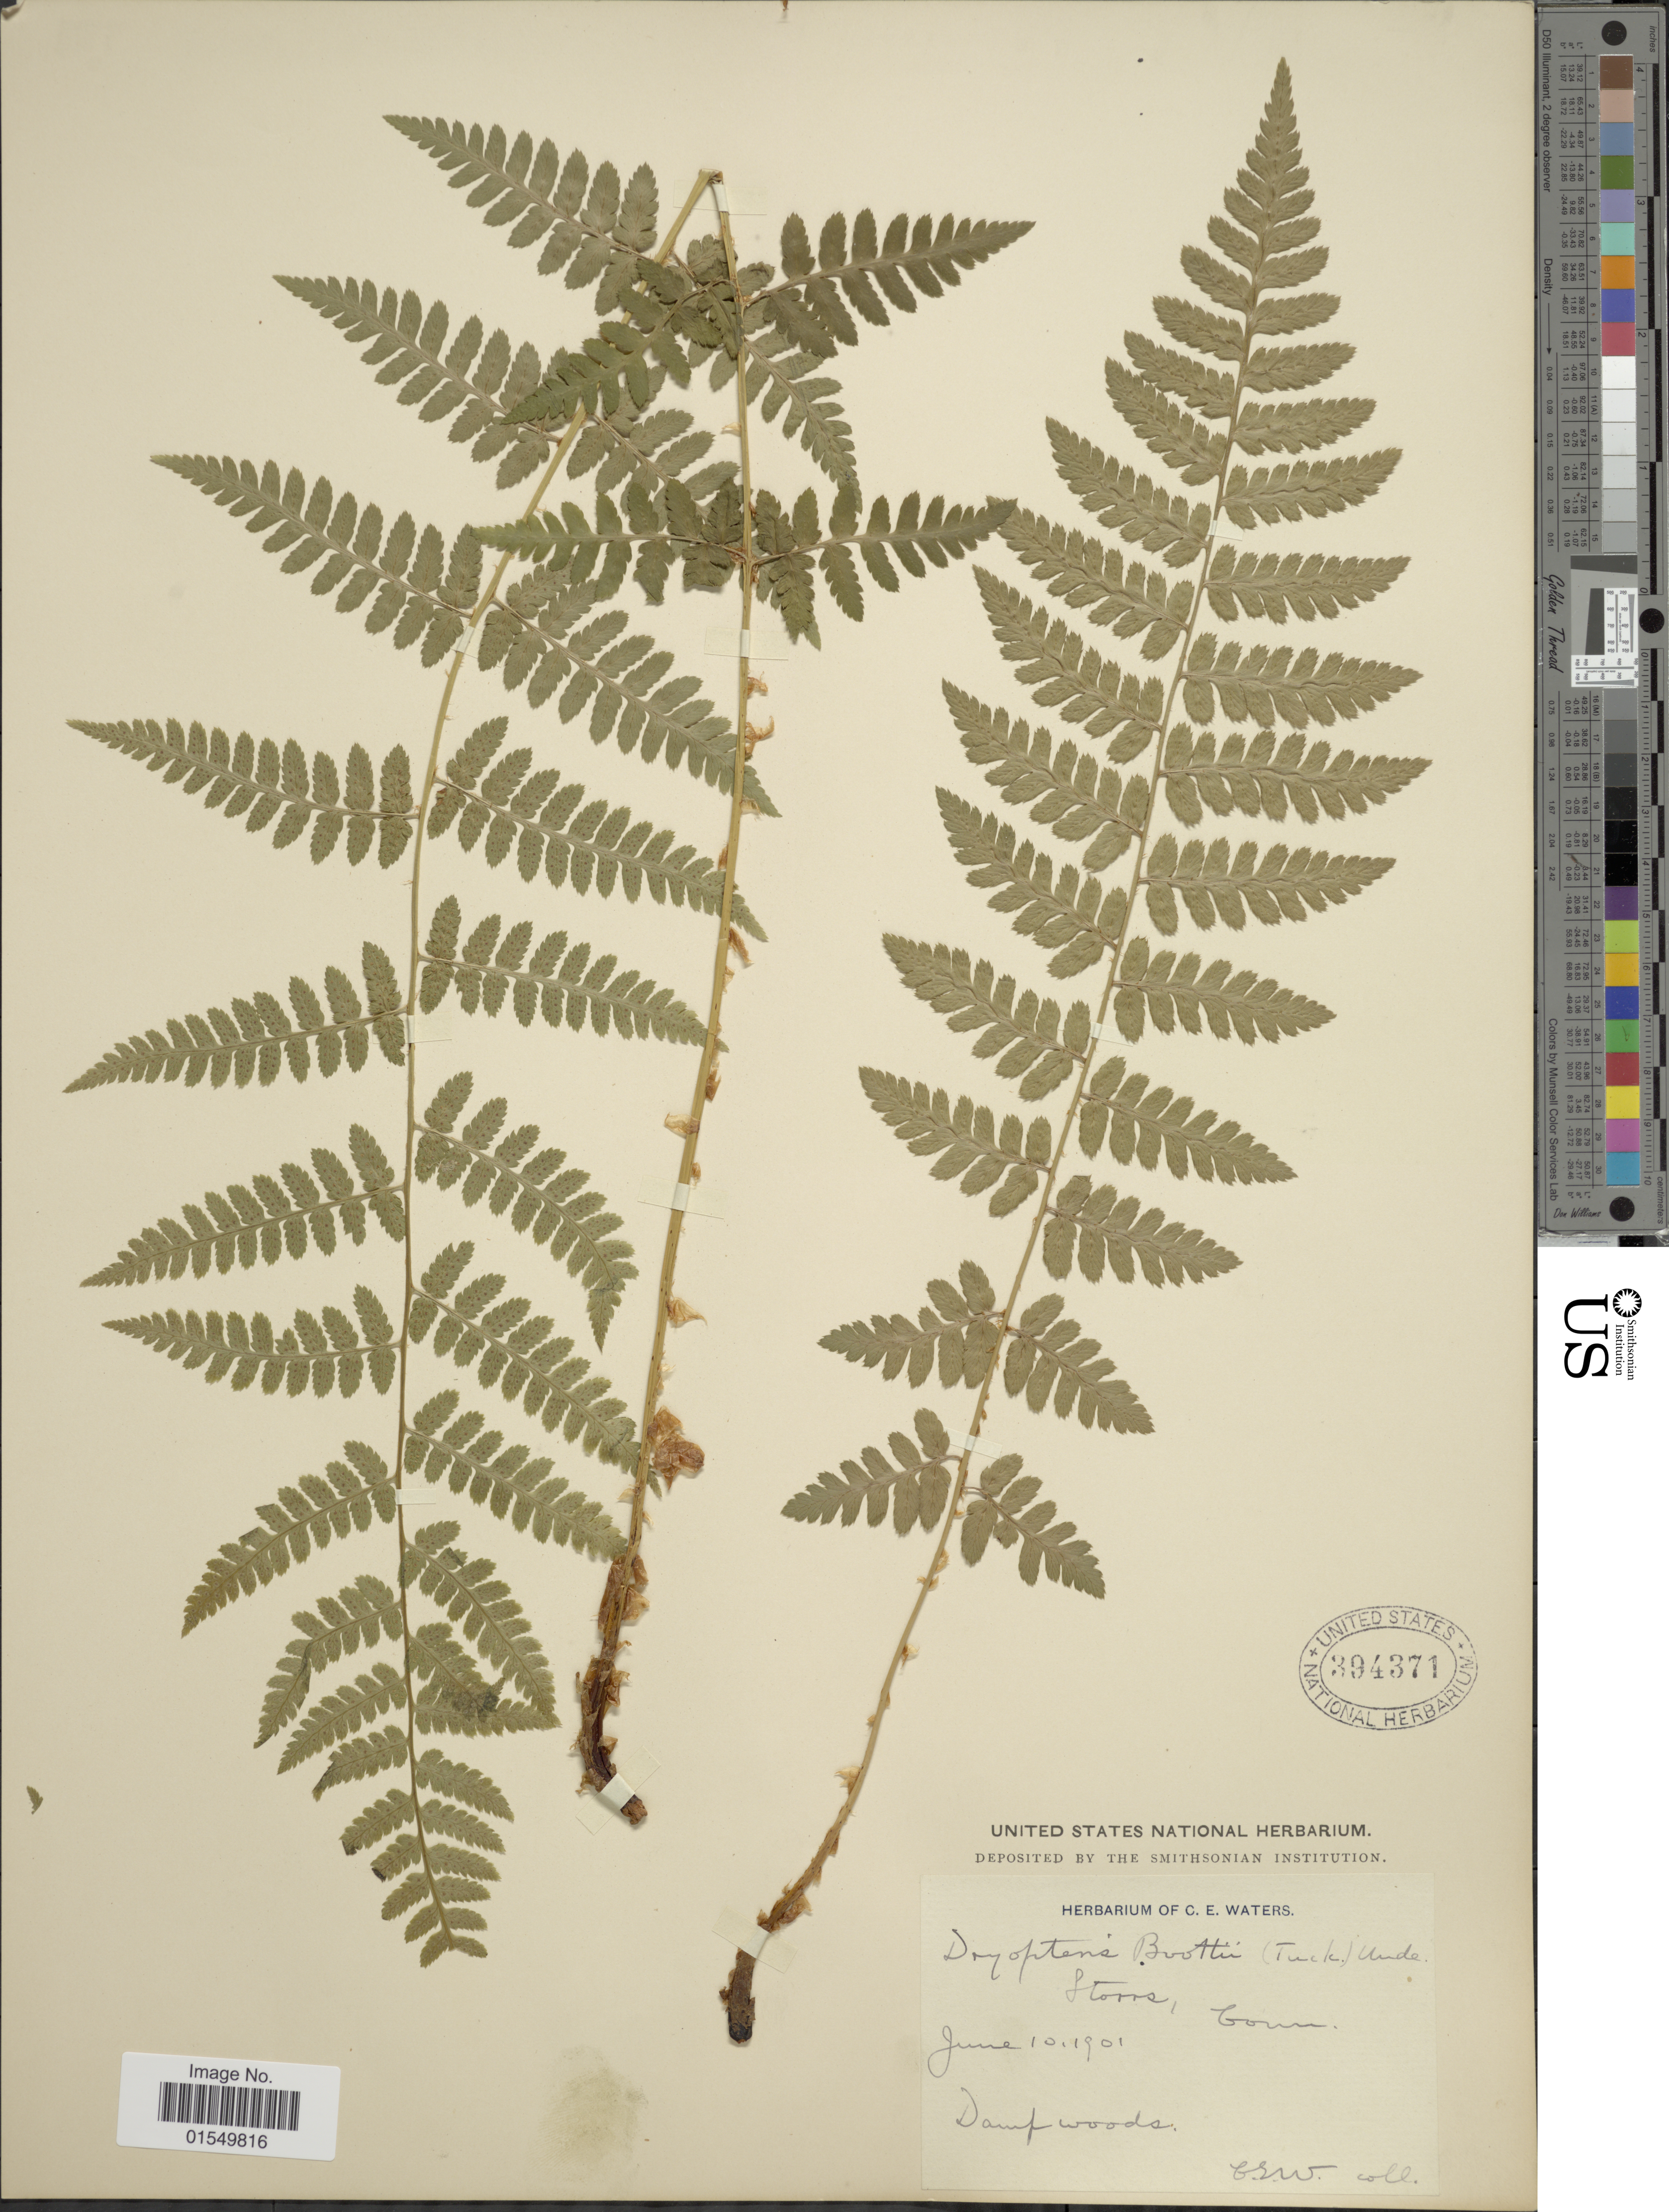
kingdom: Plantae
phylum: Tracheophyta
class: Polypodiopsida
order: Polypodiales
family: Dryopteridaceae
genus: Dryopteris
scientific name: Dryopteris x boottii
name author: Underw.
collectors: C. Waters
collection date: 1901-06-10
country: United States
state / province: Connecticut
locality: Sto [illegible text]s, Conn.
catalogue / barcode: US 394371